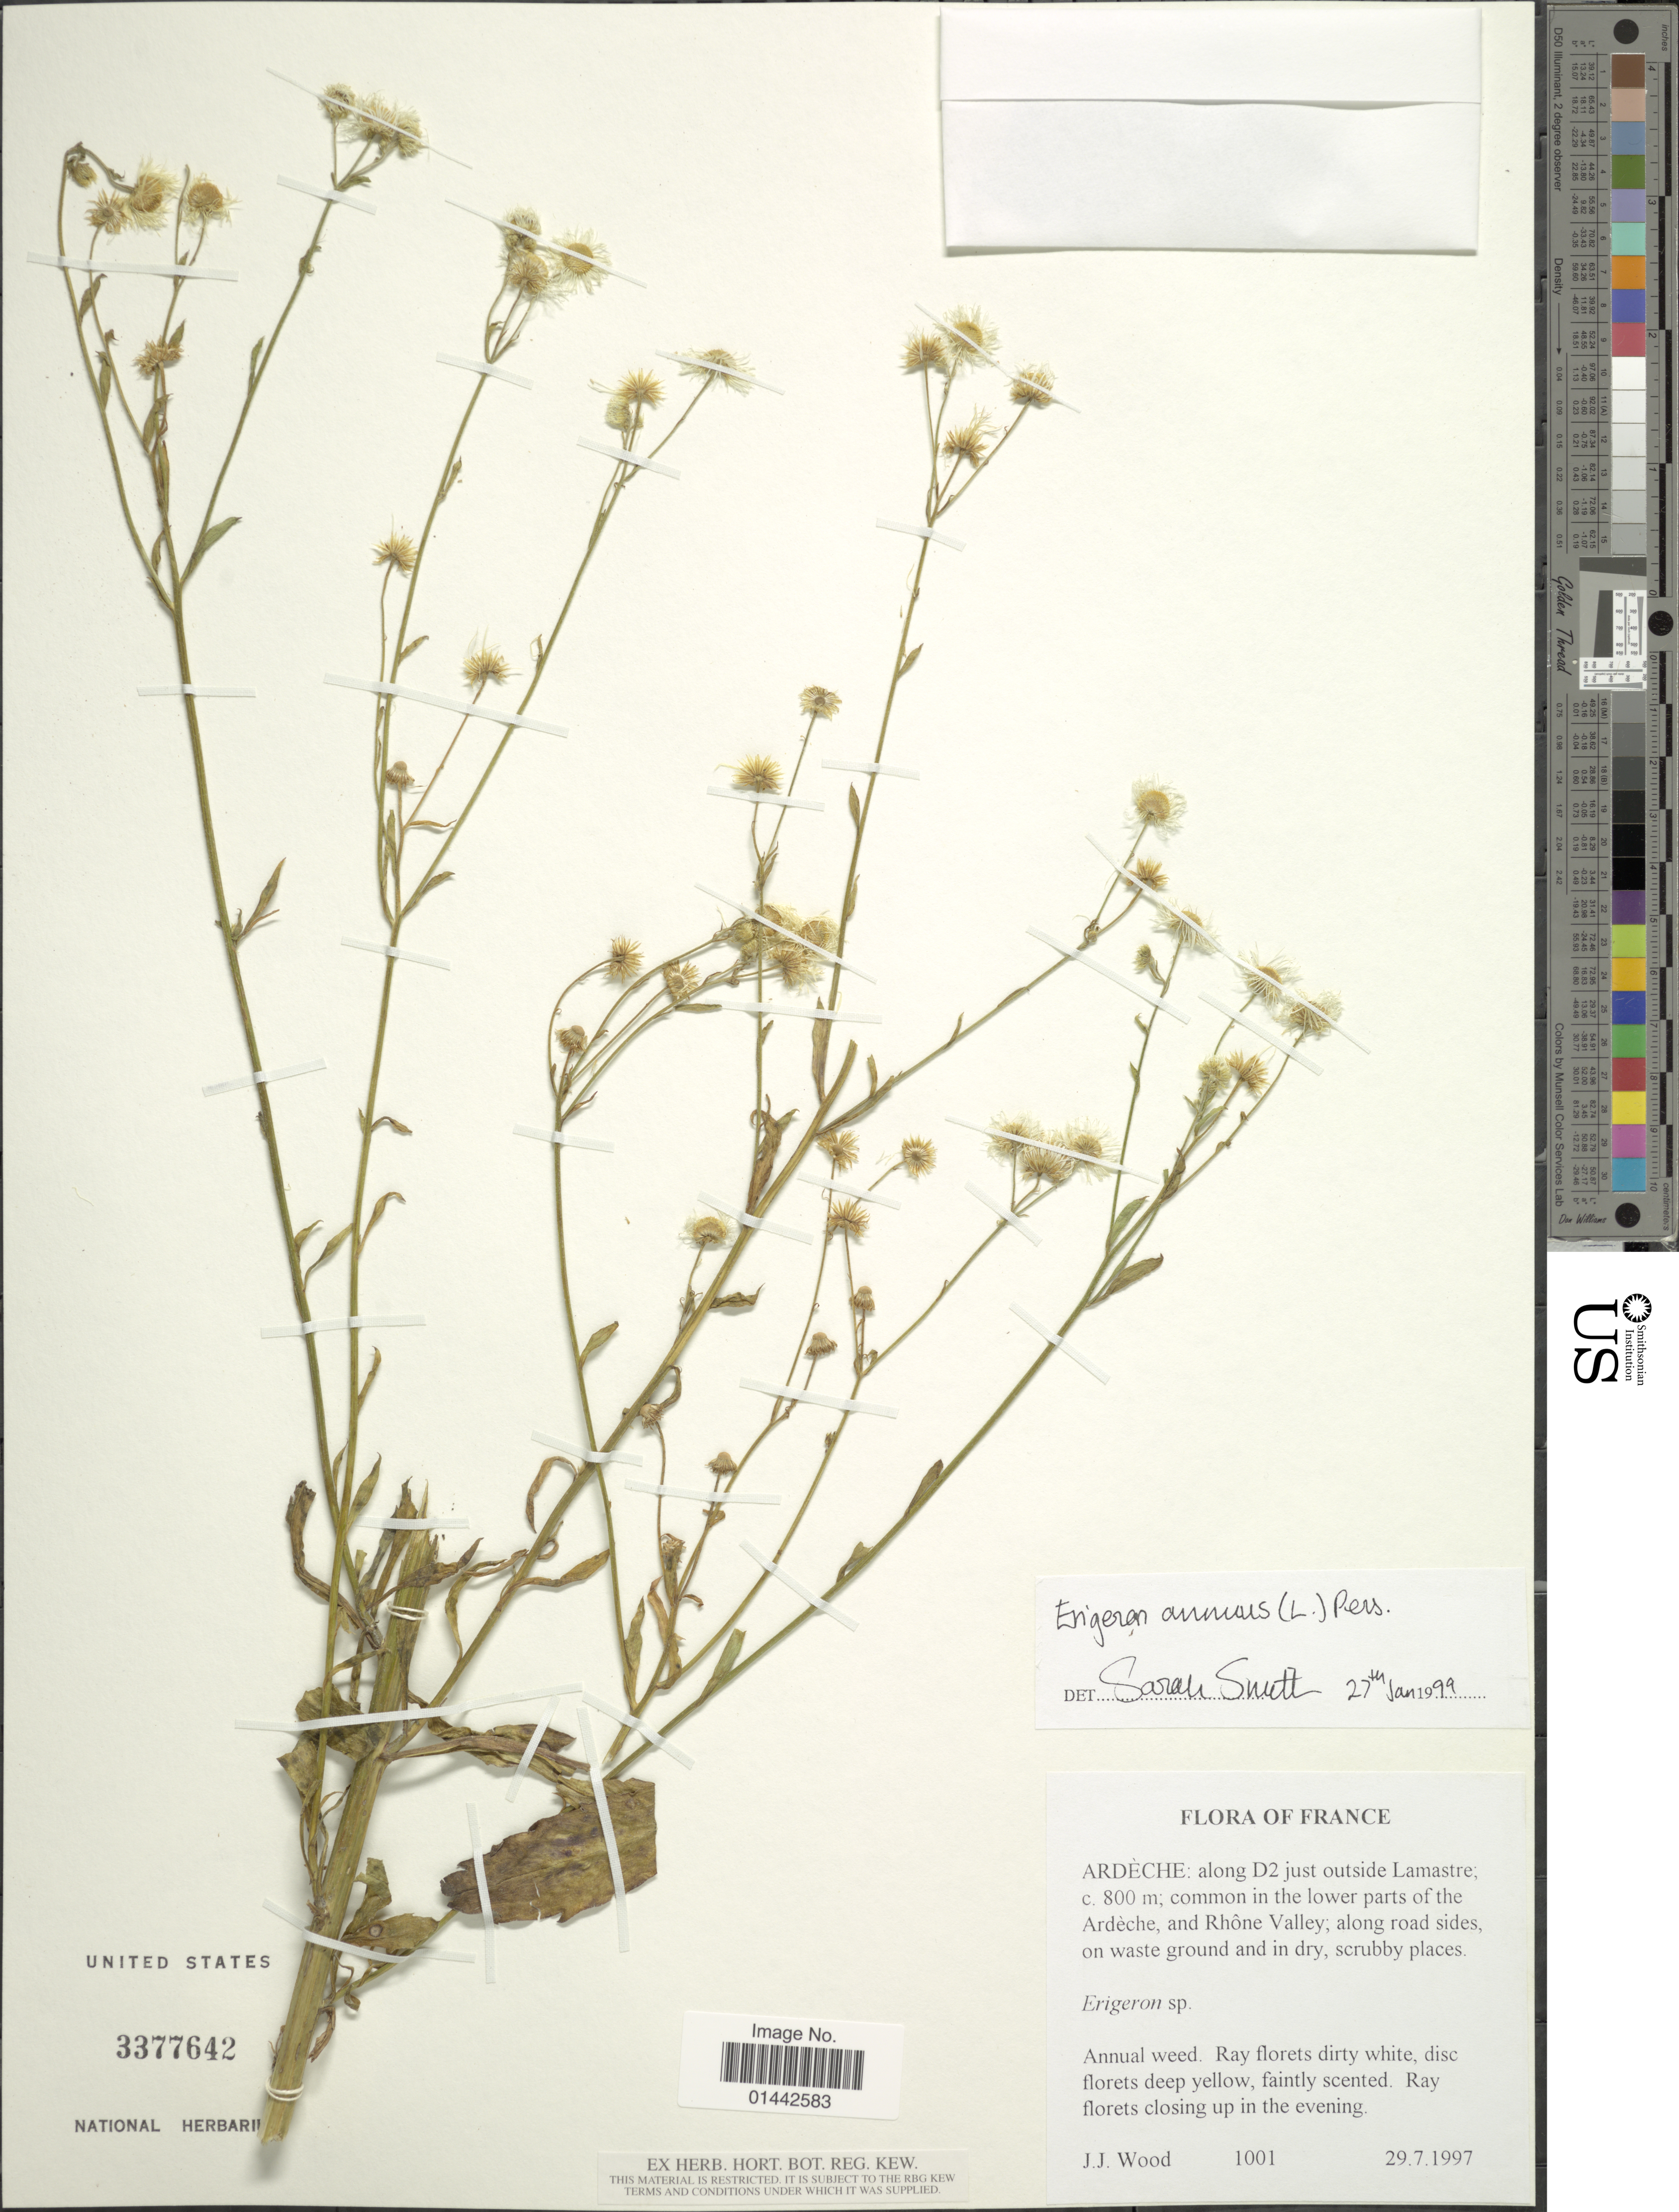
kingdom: Plantae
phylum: Tracheophyta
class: Magnoliopsida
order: Asterales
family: Asteraceae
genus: Erigeron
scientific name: Erigeron annuus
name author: (L.) Pers.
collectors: J. Wood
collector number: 1001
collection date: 1997-07-29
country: France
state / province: Auvergne-Rhône-Alpes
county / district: Ardèche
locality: Ardeche: along D2 just outside Lamastre; common in the lower parts of the Ardèche, and Rhône Valley, along road sides, on waste ground.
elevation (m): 800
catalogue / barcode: US 3377642